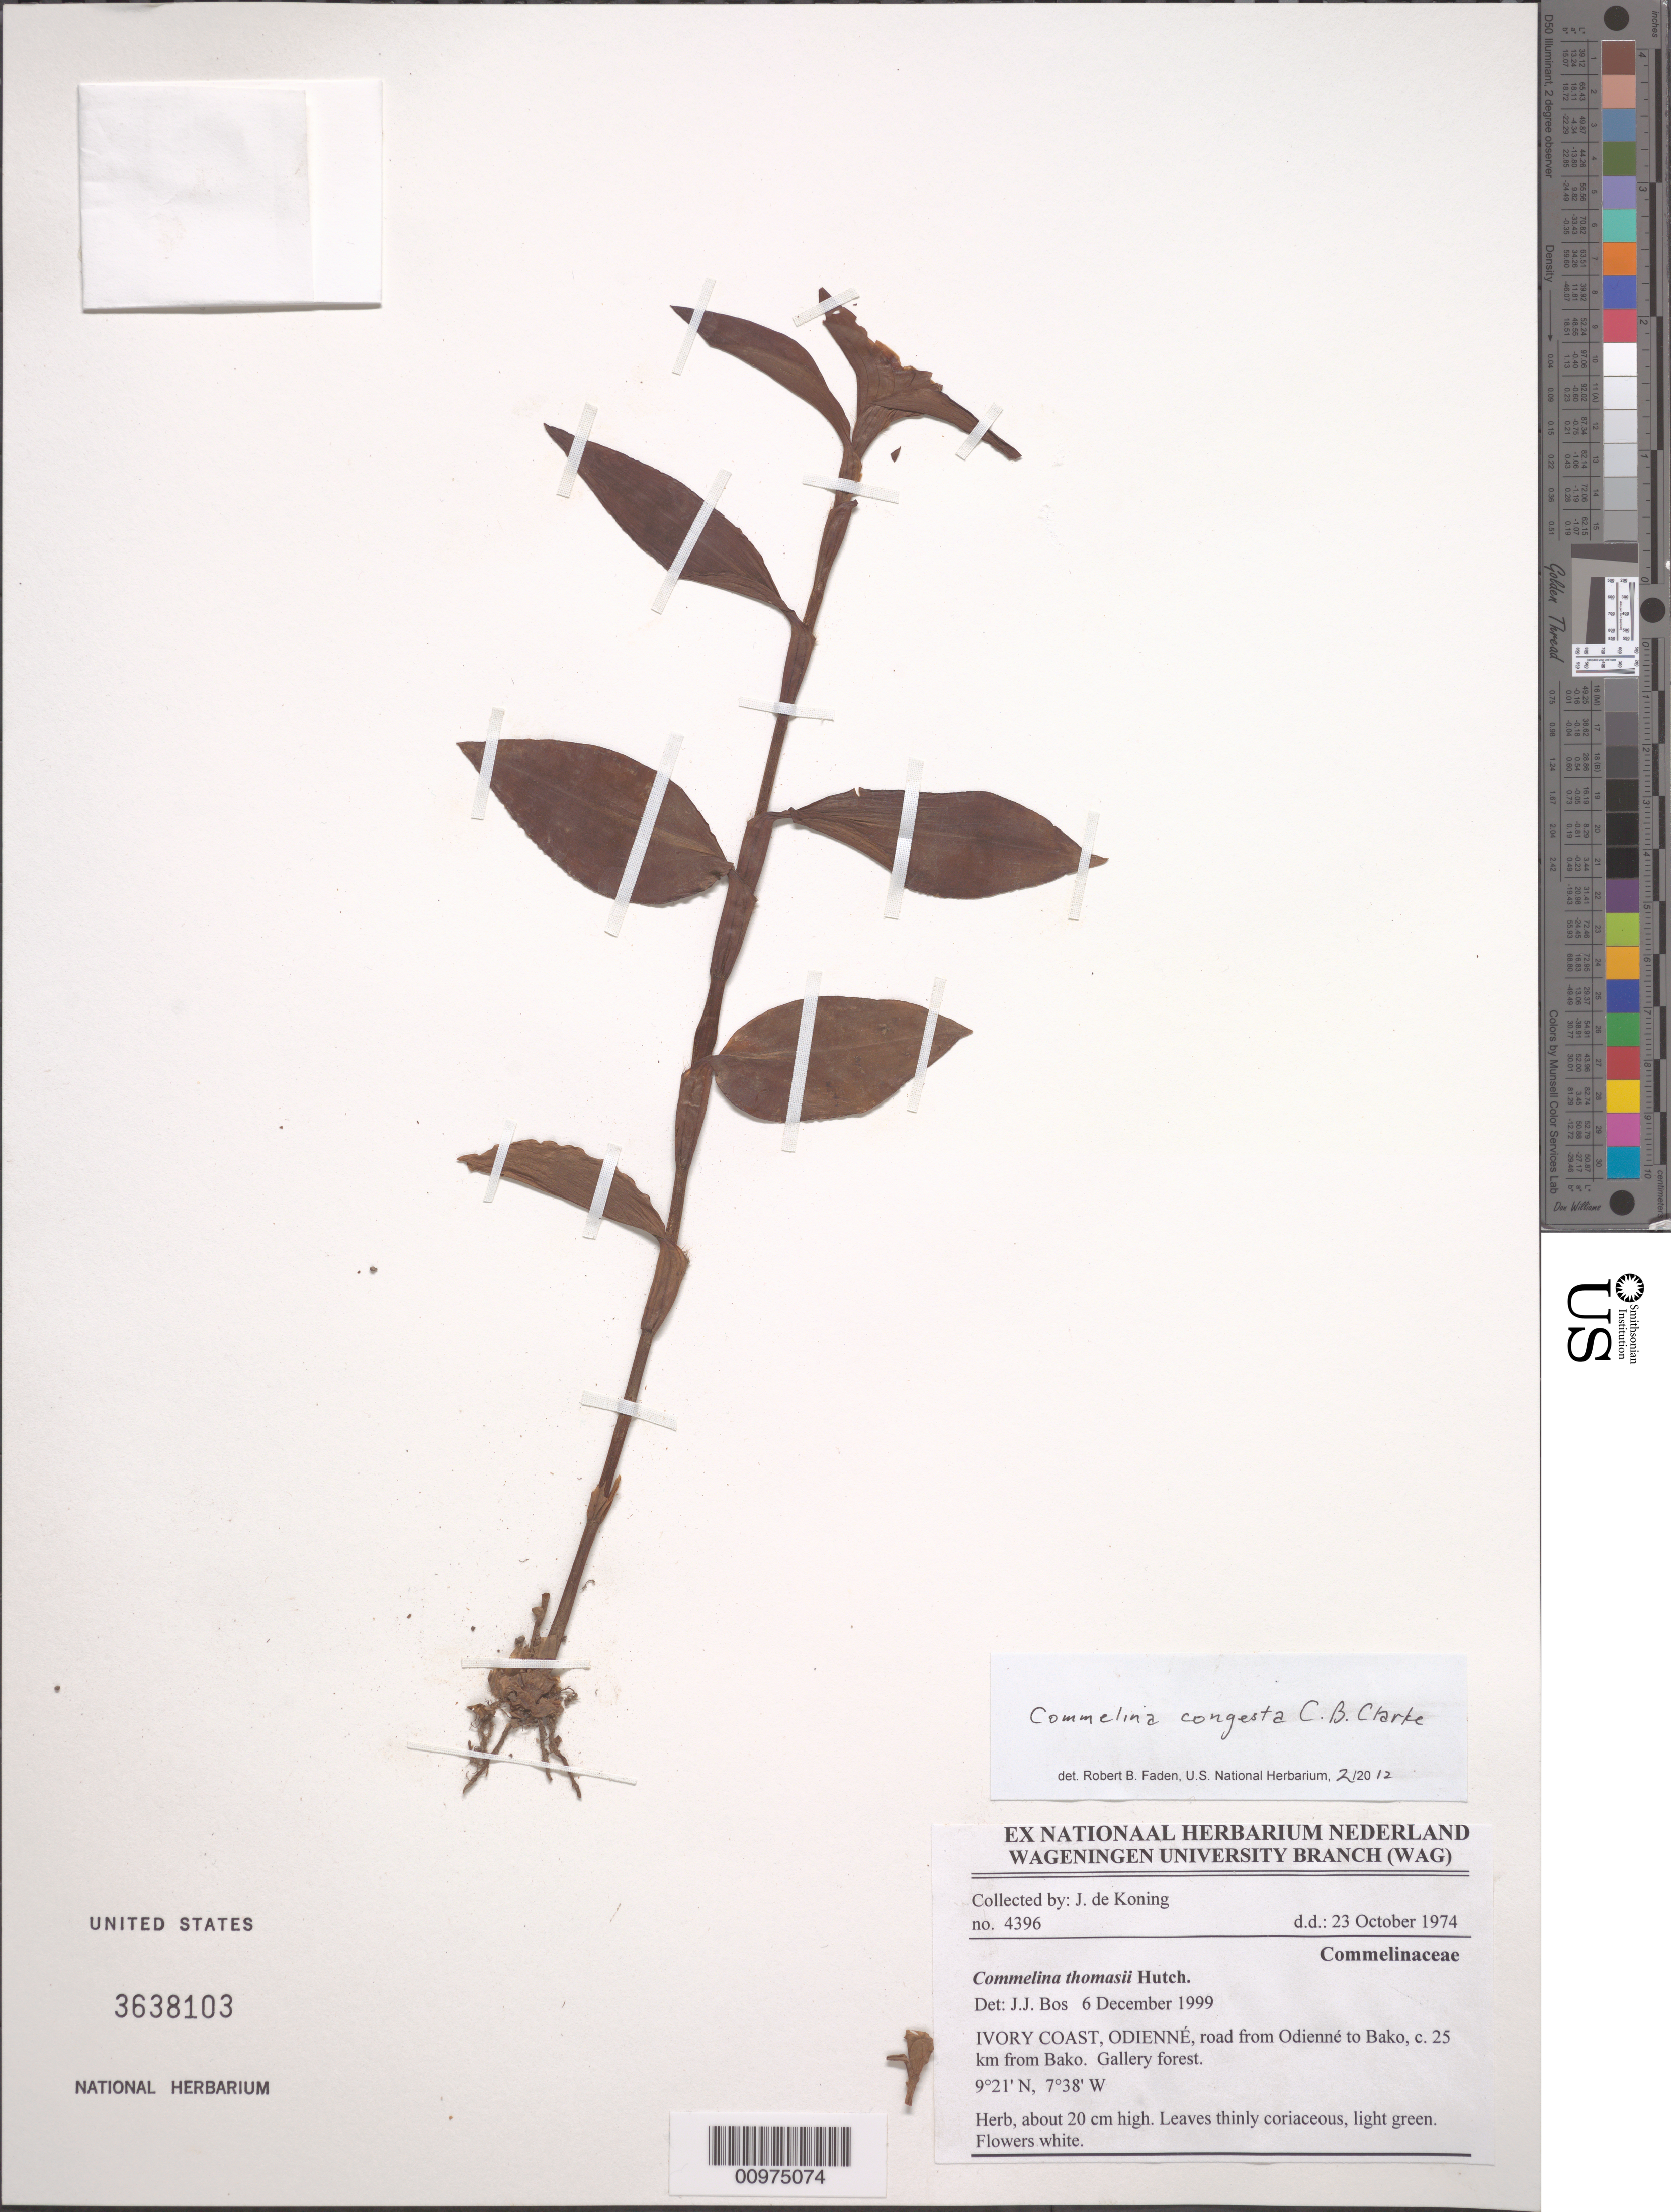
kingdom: Plantae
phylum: Tracheophyta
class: Liliopsida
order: Commelinales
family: Commelinaceae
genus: Commelina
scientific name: Commelina congesta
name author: C.B. Clarke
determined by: Faden, Robert B., (US), Smithsonian Institution - National Museum of Natural History (UNITED STATES)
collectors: J. de Koning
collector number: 4396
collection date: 1974-10-23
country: Ivory Coast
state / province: Denguélé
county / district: Kabadougou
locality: road from Odienné to Bako, c. 25 km from Bako.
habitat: Gallery forestl.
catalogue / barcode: US 3638103